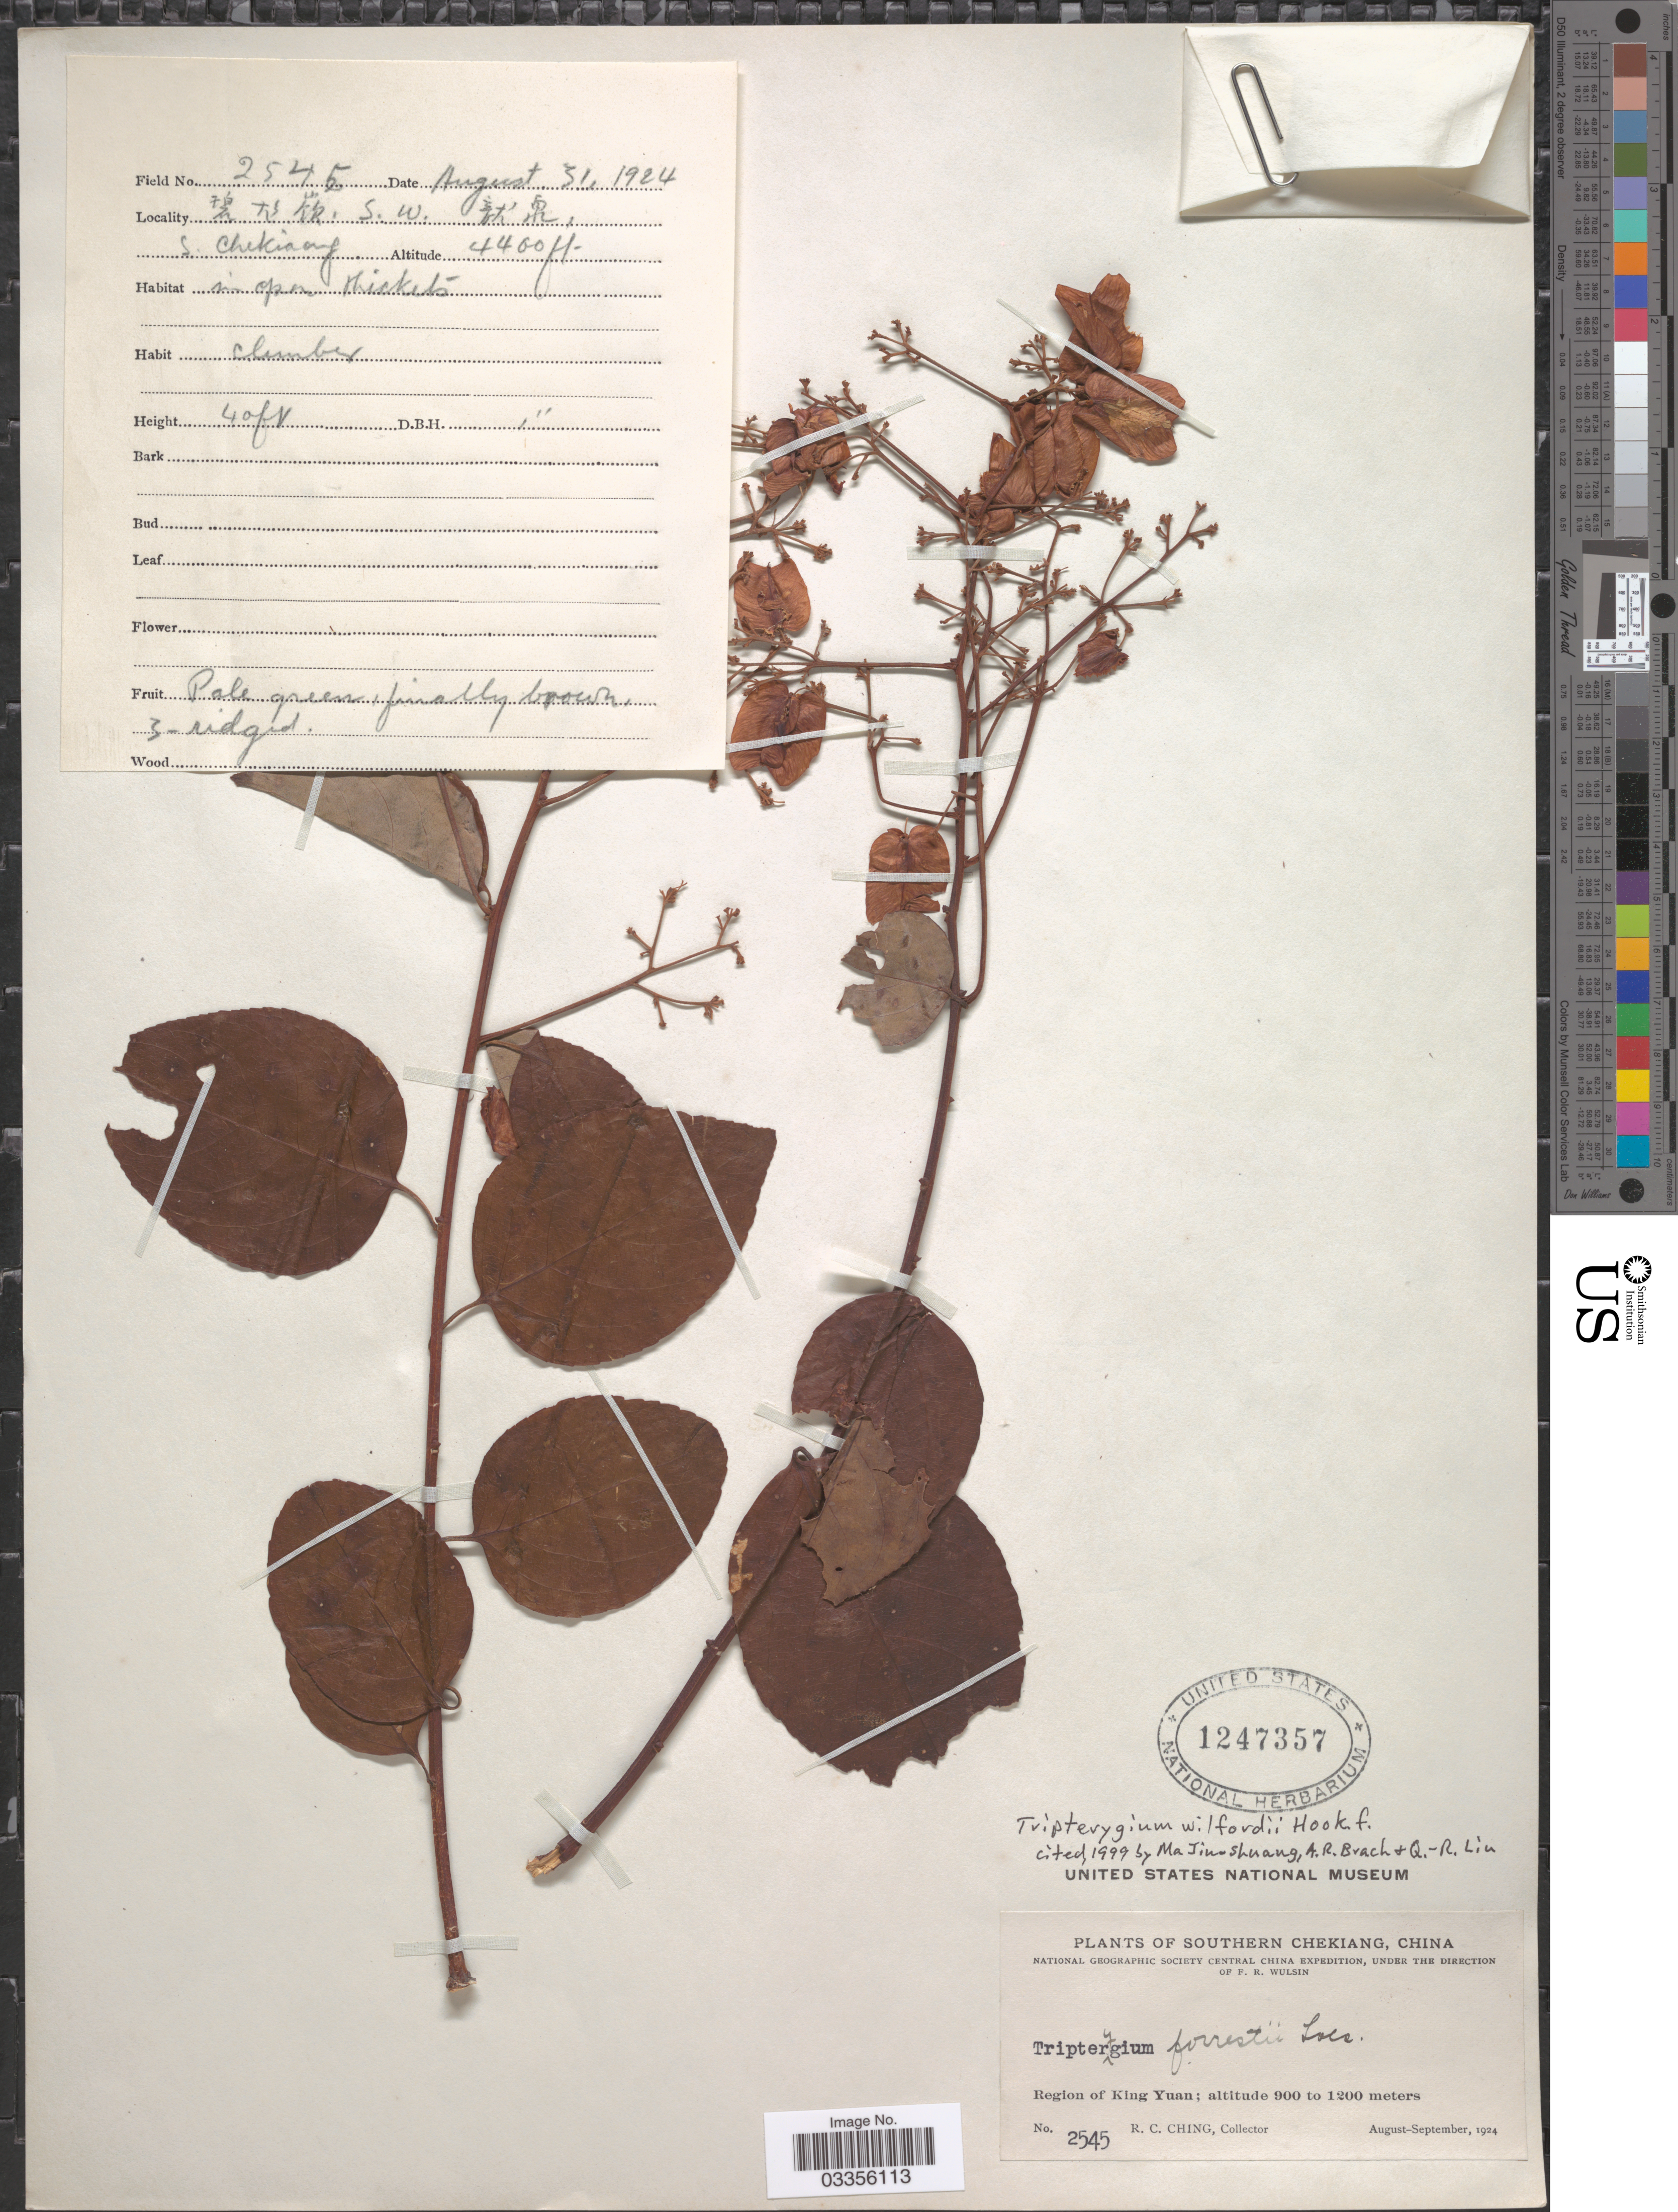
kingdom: Plantae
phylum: Tracheophyta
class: Magnoliopsida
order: Celastrales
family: Celastraceae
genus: Tripterygium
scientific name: Tripterygium wilfordii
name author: Hook. f.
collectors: R. C. Ching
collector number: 2545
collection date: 1924-08-31/1924-09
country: China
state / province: Zhejiang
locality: Southern Chekiang. Region of King Yuan.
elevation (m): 900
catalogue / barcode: US 1247357